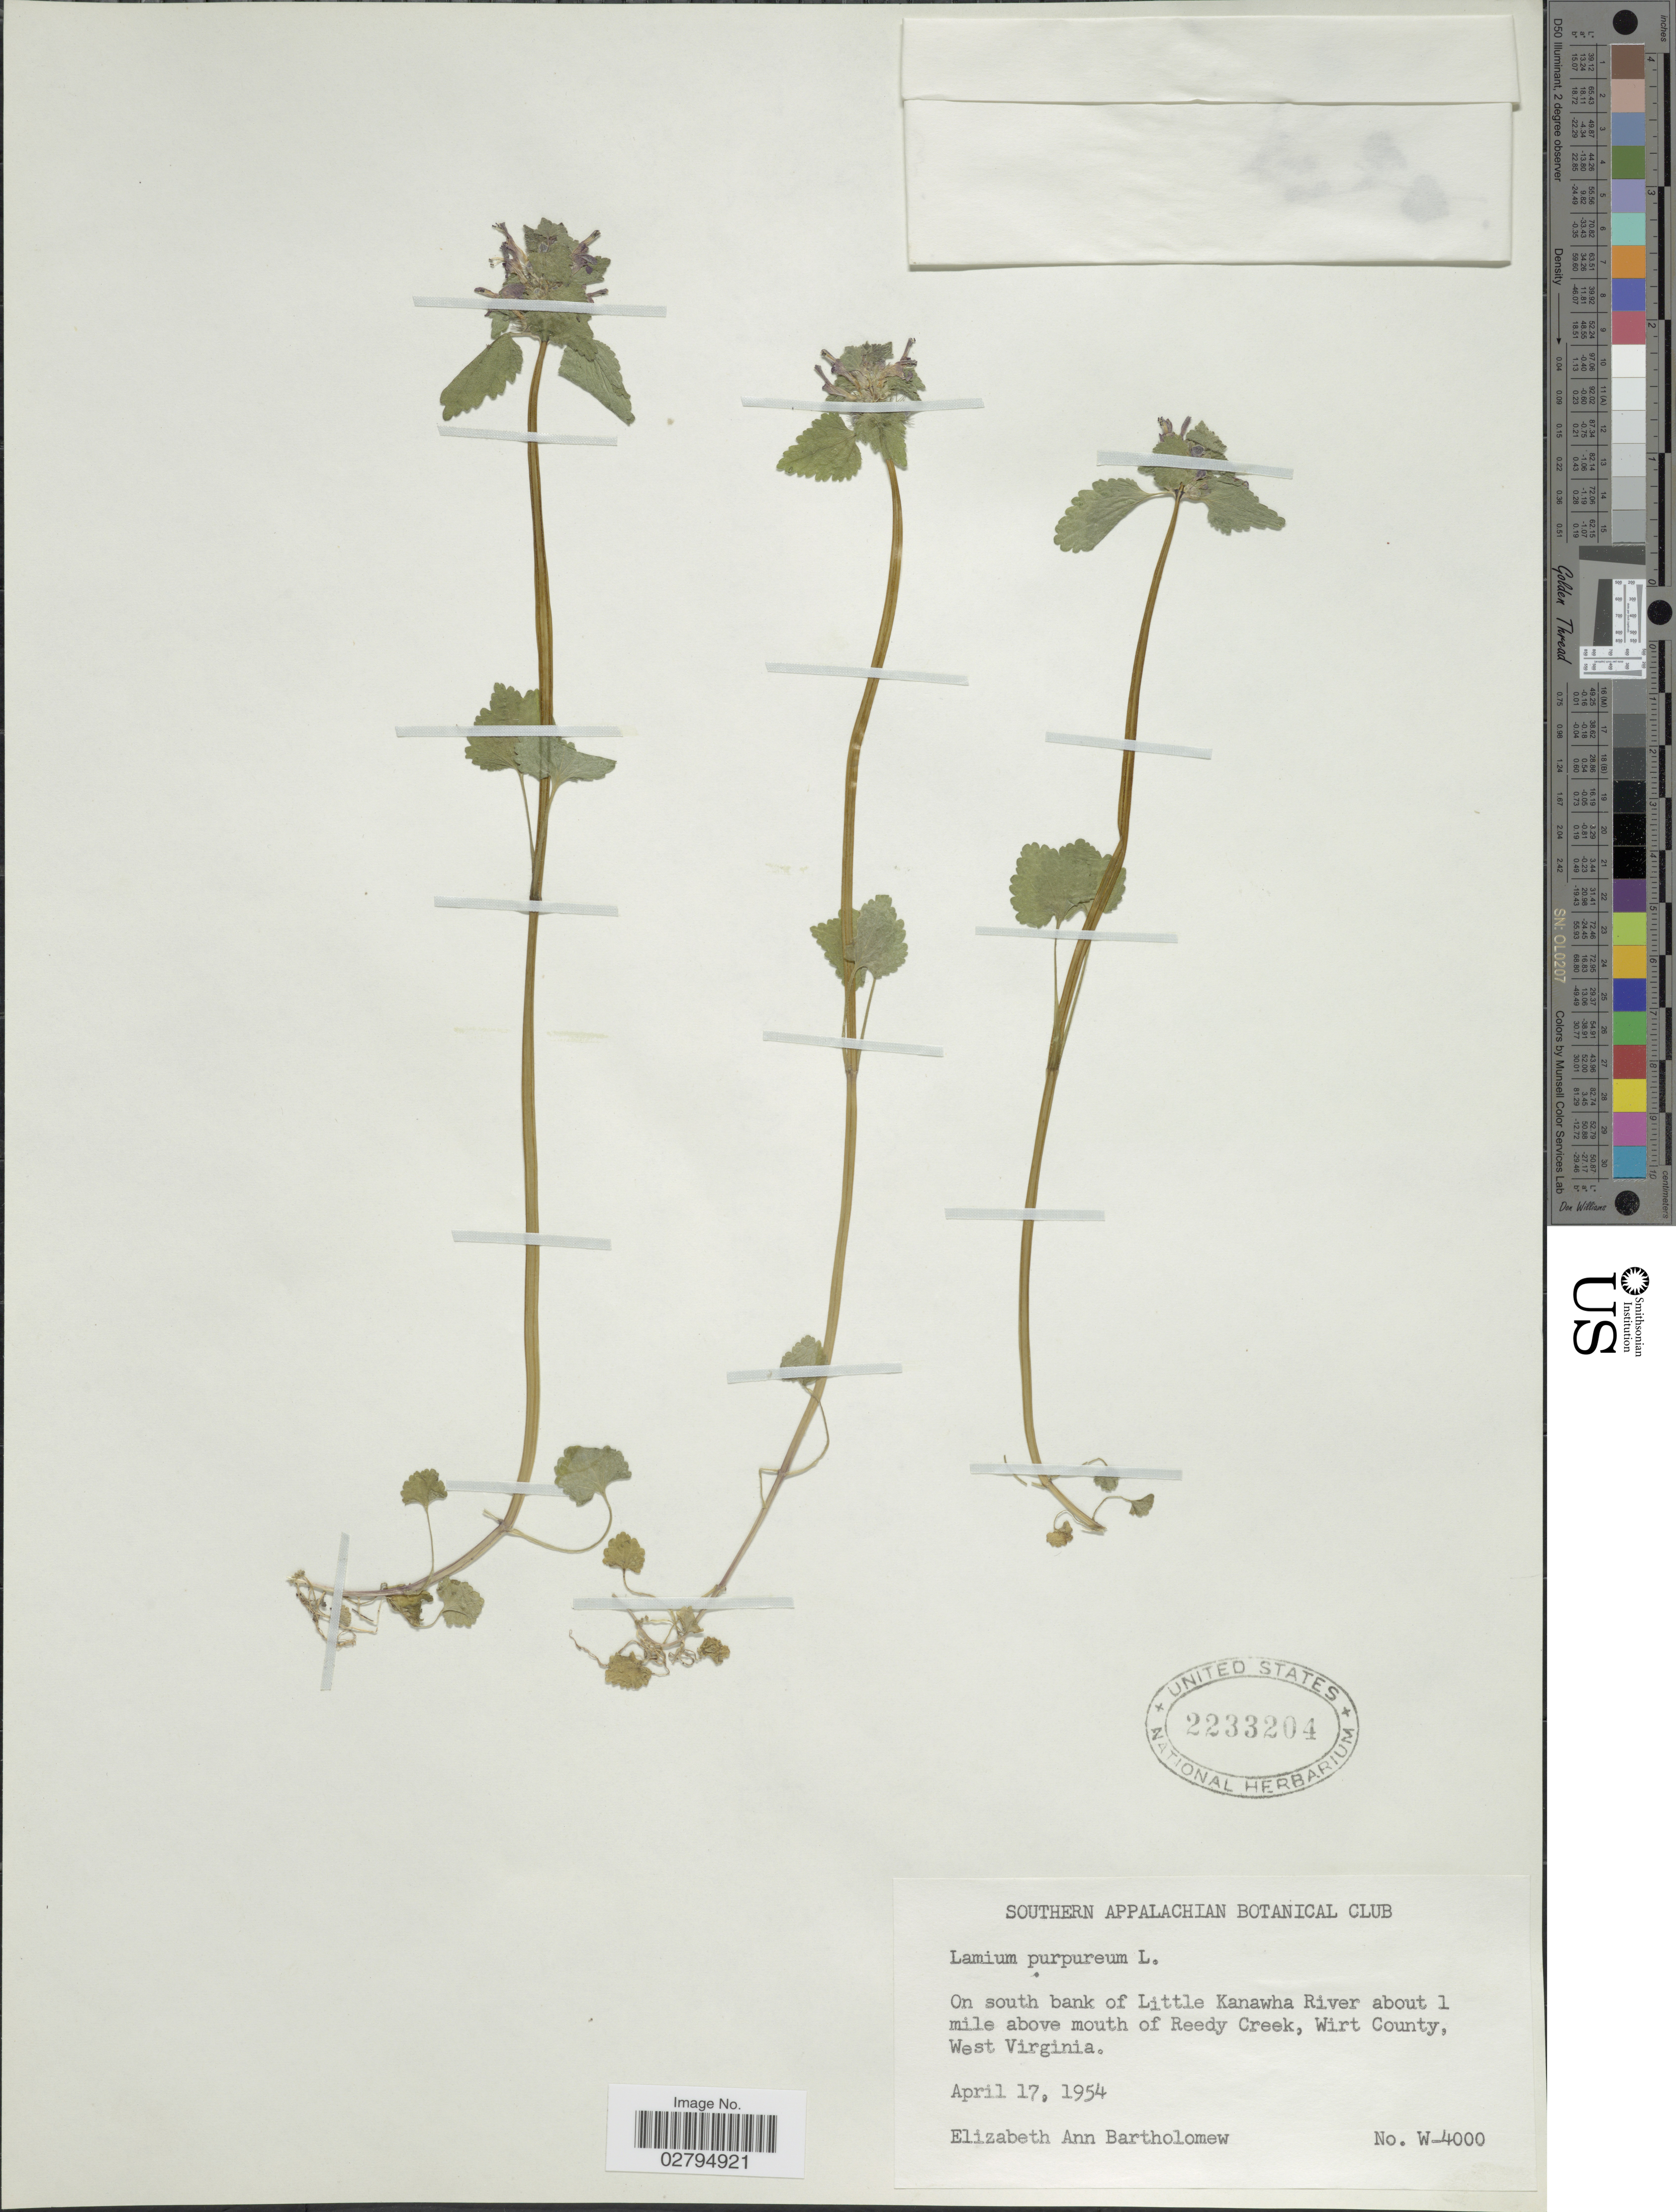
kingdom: Plantae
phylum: Tracheophyta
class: Magnoliopsida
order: Lamiales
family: Lamiaceae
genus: Lamium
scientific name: Lamium purpureum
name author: L.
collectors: E. Bartholomew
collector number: W-4000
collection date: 1954-04-17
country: United States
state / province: West Virginia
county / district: Wirt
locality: On south bank of Little Kanawha River about 1 mile above mouth of Reedy Creek; Wirt County.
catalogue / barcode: US 2233204